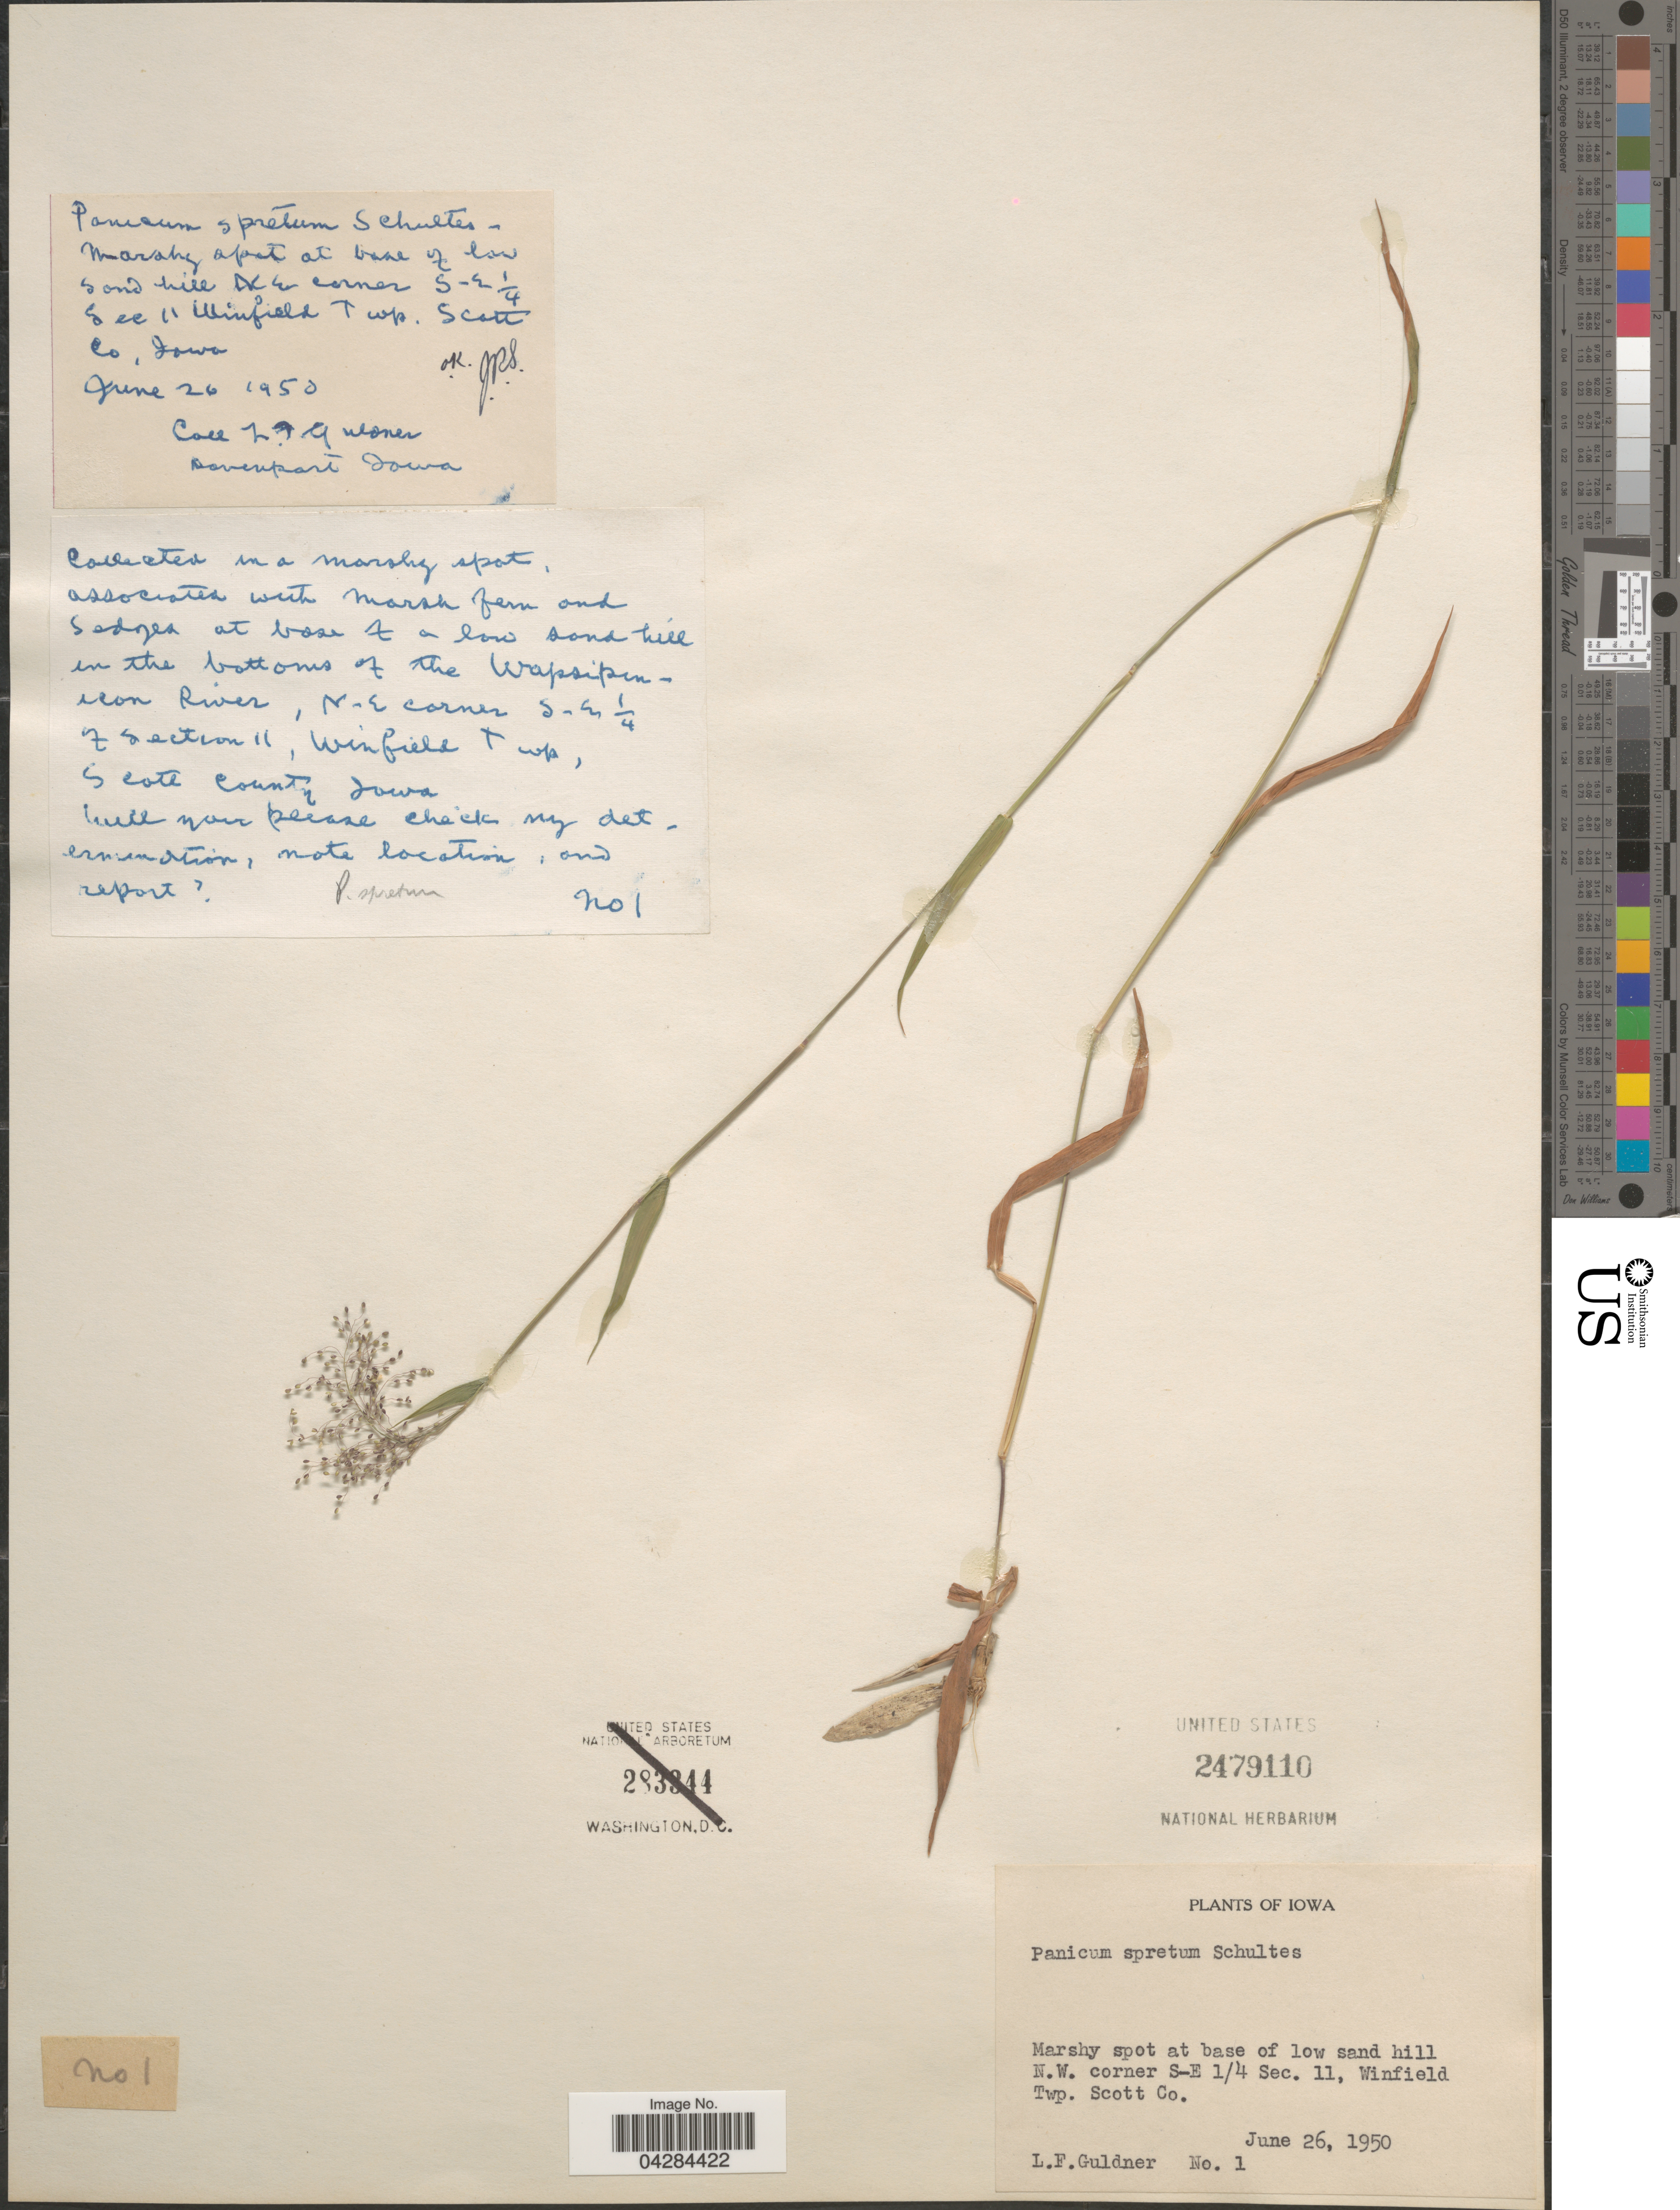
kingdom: Plantae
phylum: Tracheophyta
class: Liliopsida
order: Poales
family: Poaceae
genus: Dichanthelium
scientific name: Dichanthelium ovale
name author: (Elliott) Gould & C.A. Clark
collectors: L. Guldner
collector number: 1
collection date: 1950-06-26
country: United States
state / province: Iowa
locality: Marshy spot at base of low sand hill N.W. corner S-E ¼ Section 11, Winfield Twp. Scott County.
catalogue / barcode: US 2479110